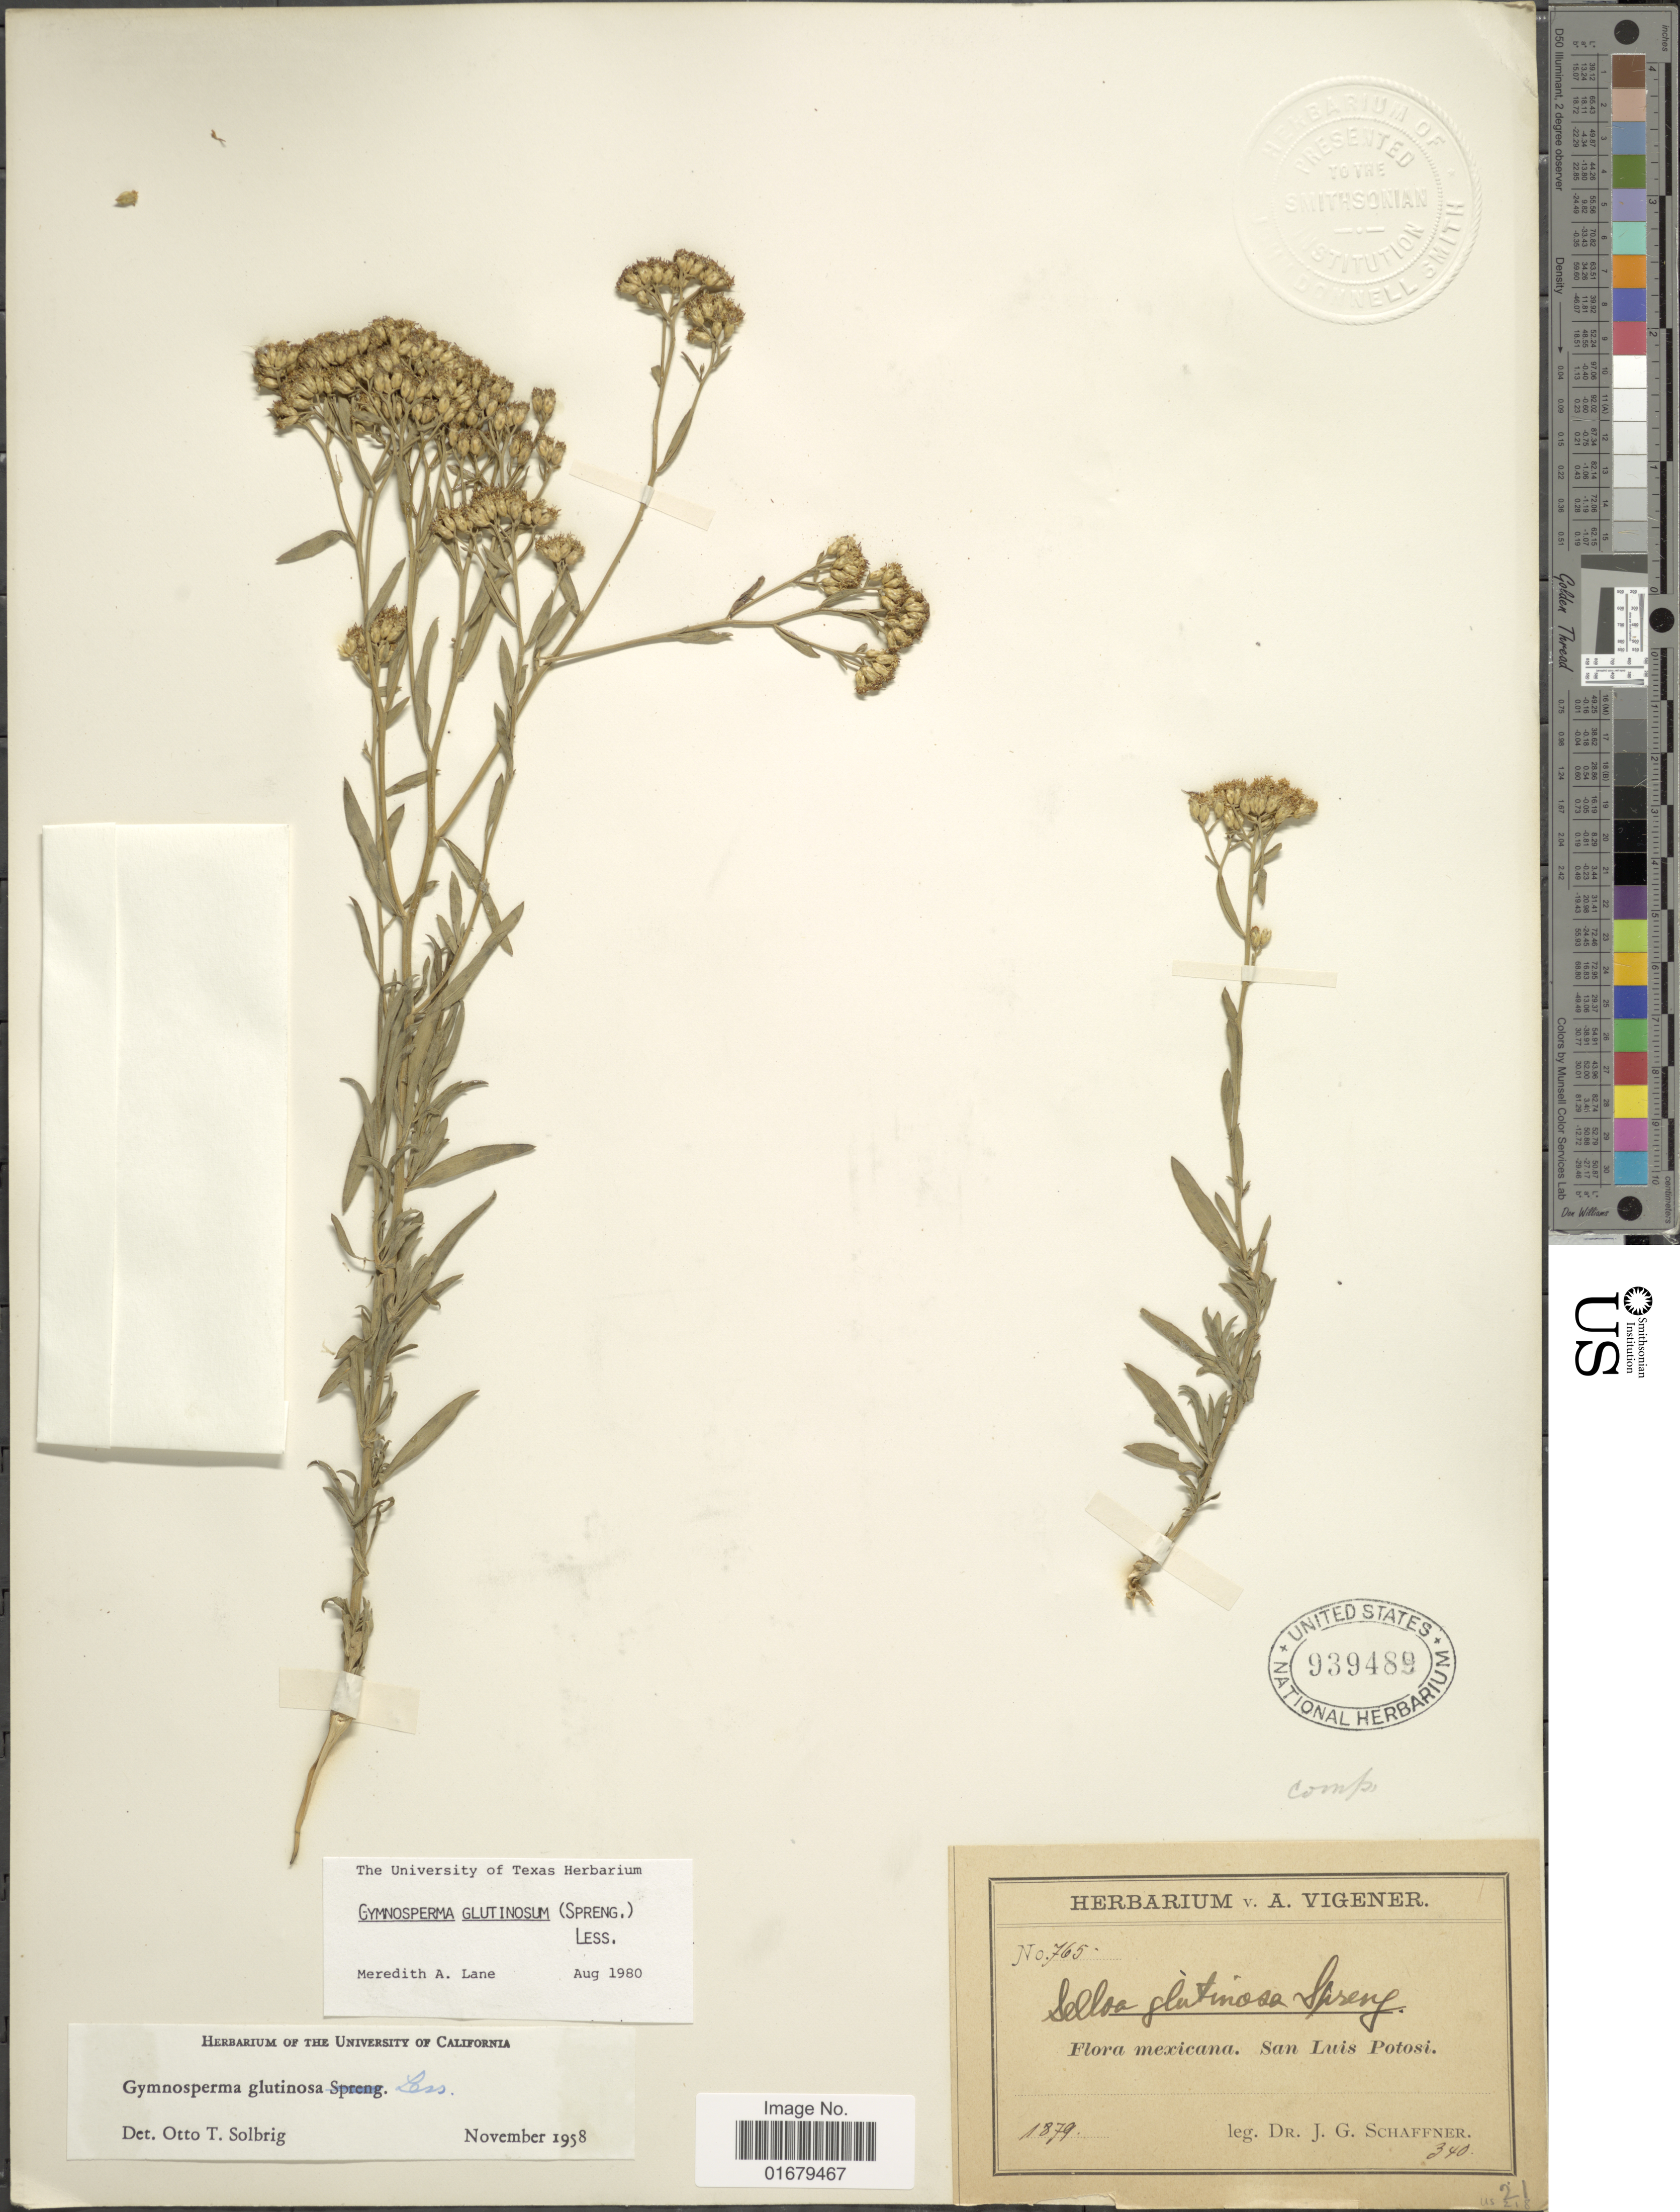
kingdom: Plantae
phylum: Tracheophyta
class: Magnoliopsida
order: Asterales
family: Asteraceae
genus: Gymnosperma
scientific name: Gymnosperma glutinosum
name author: (Spreng.) Less.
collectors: J. G. Schaffner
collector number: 765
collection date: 1879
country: Mexico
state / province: San Luis Potosí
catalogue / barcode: US 939489